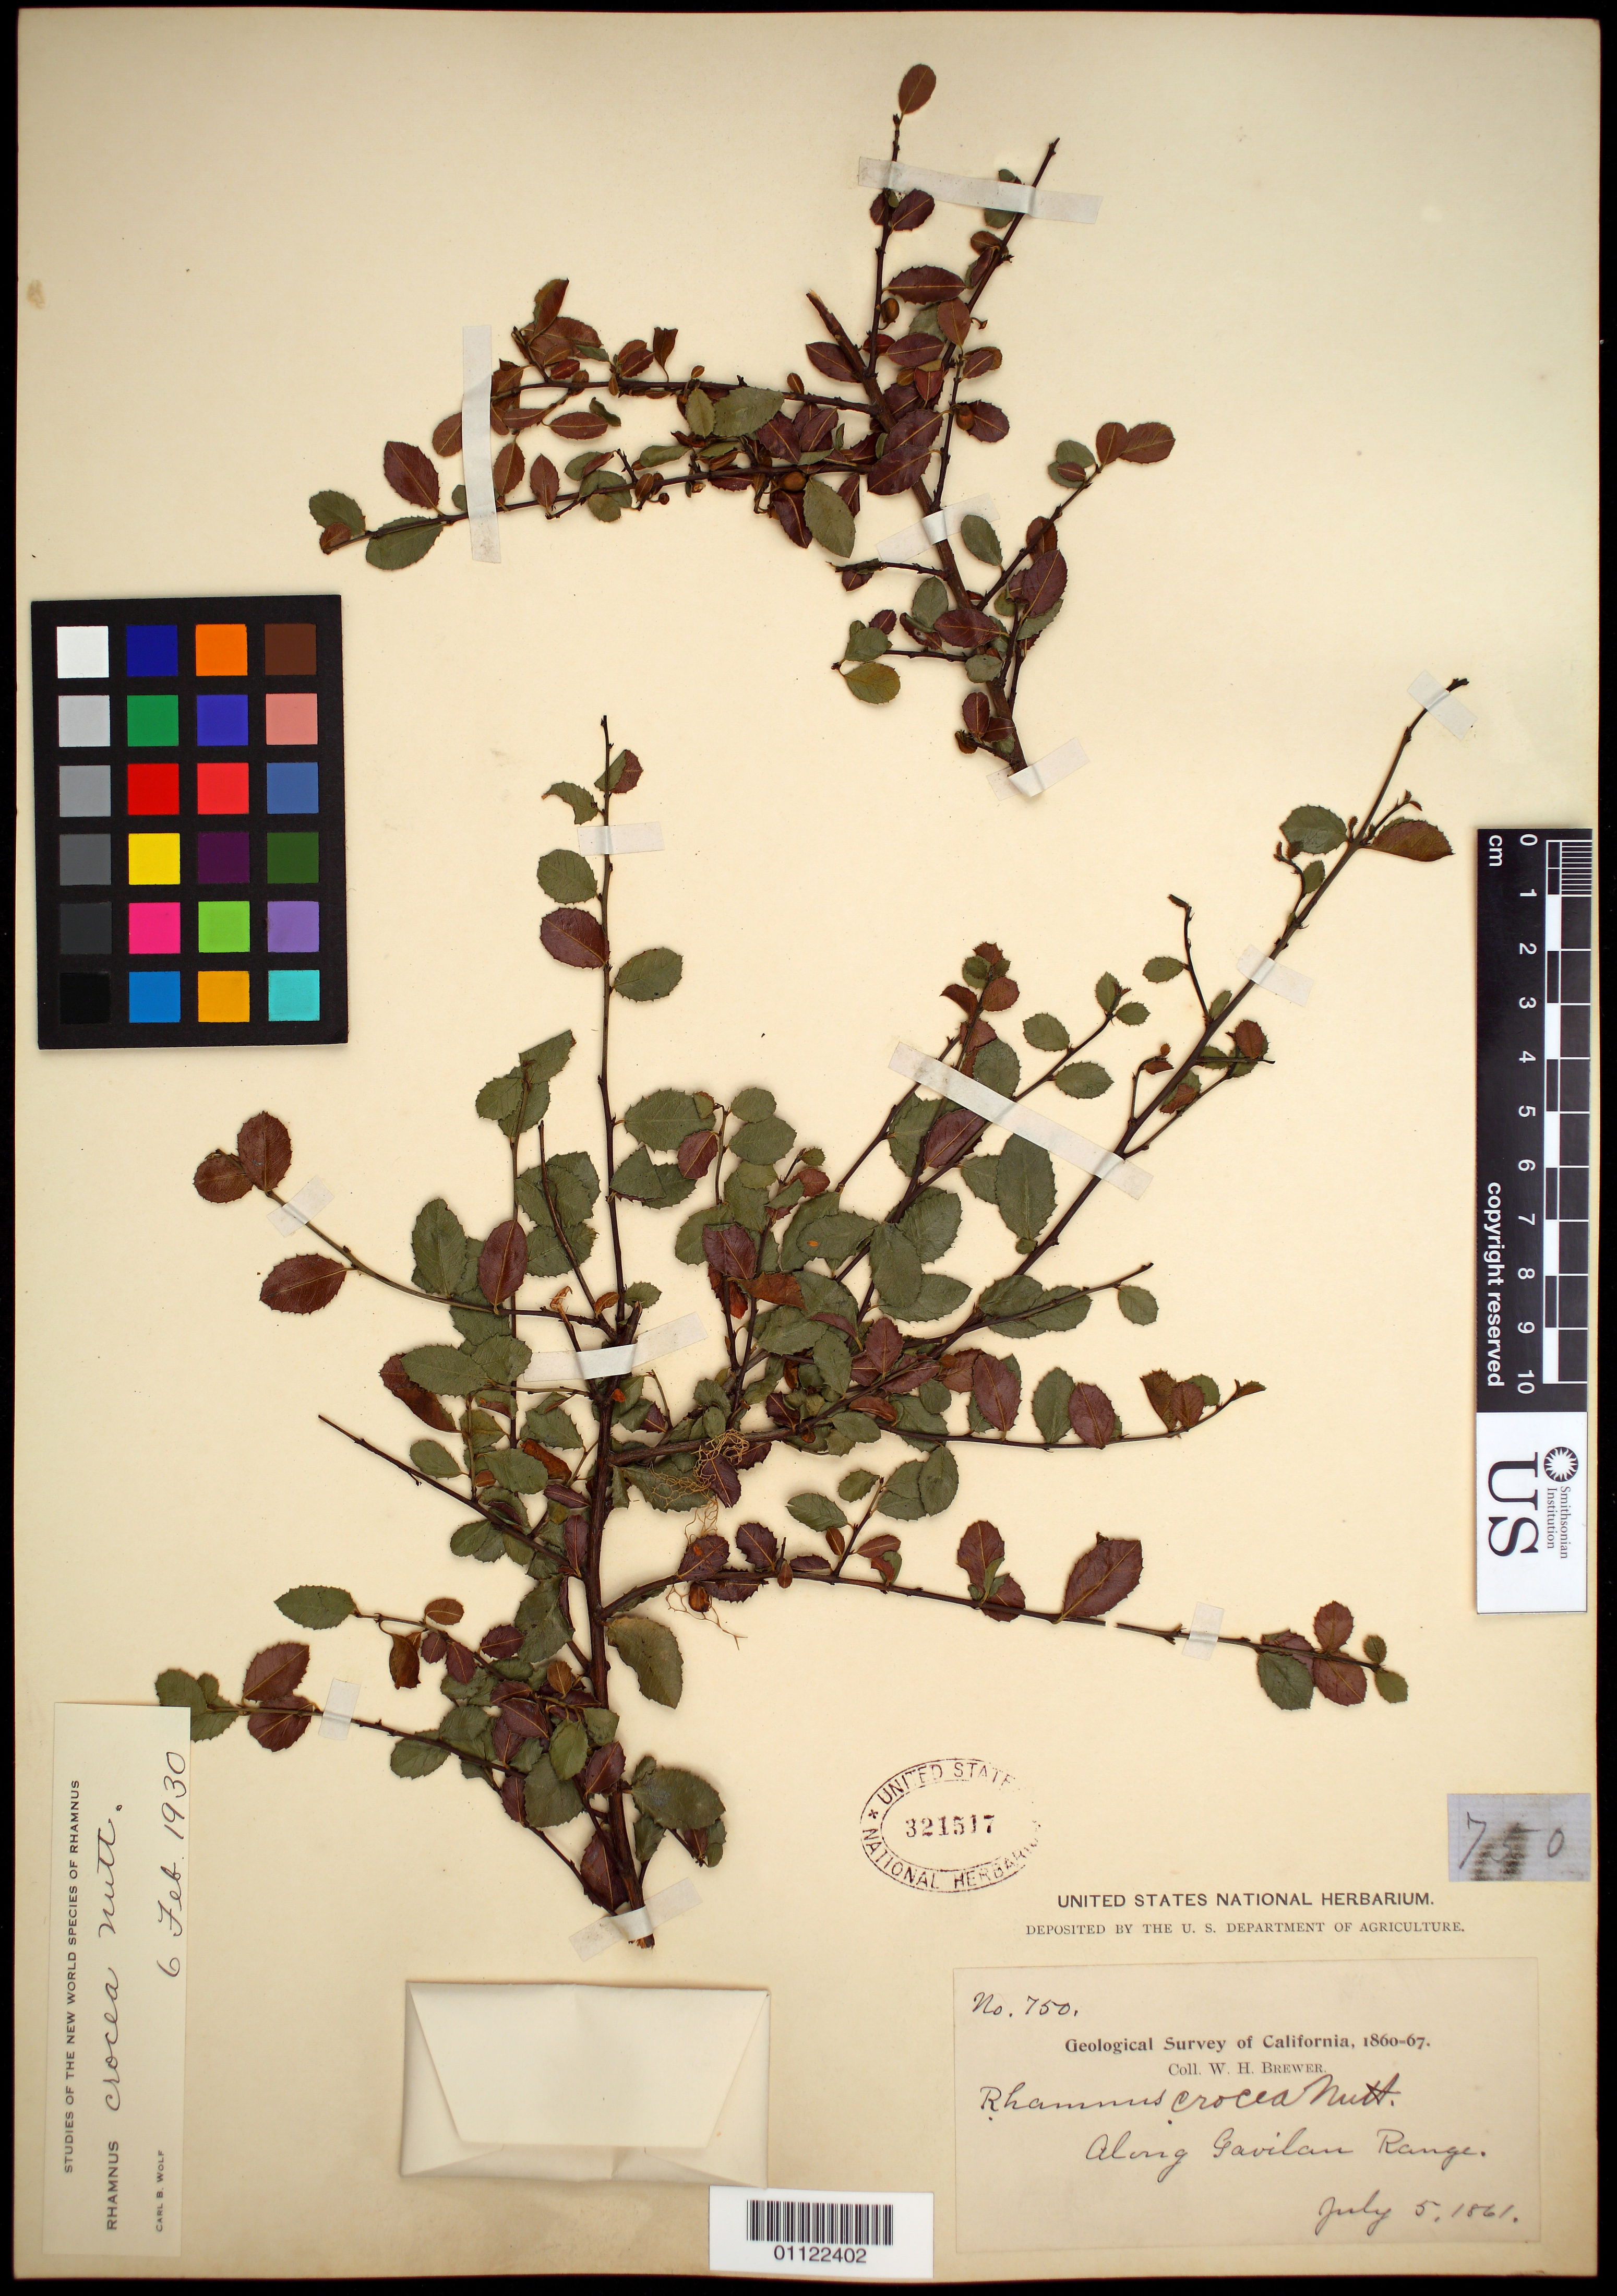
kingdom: Plantae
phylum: Tracheophyta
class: Magnoliopsida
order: Rosales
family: Rhamnaceae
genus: Rhamnus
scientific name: Rhamnus crocea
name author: Nutt.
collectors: W. H. Brewer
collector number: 750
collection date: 1861-07-05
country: United States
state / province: California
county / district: Monterey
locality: Along Gavilan Range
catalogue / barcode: US 321517